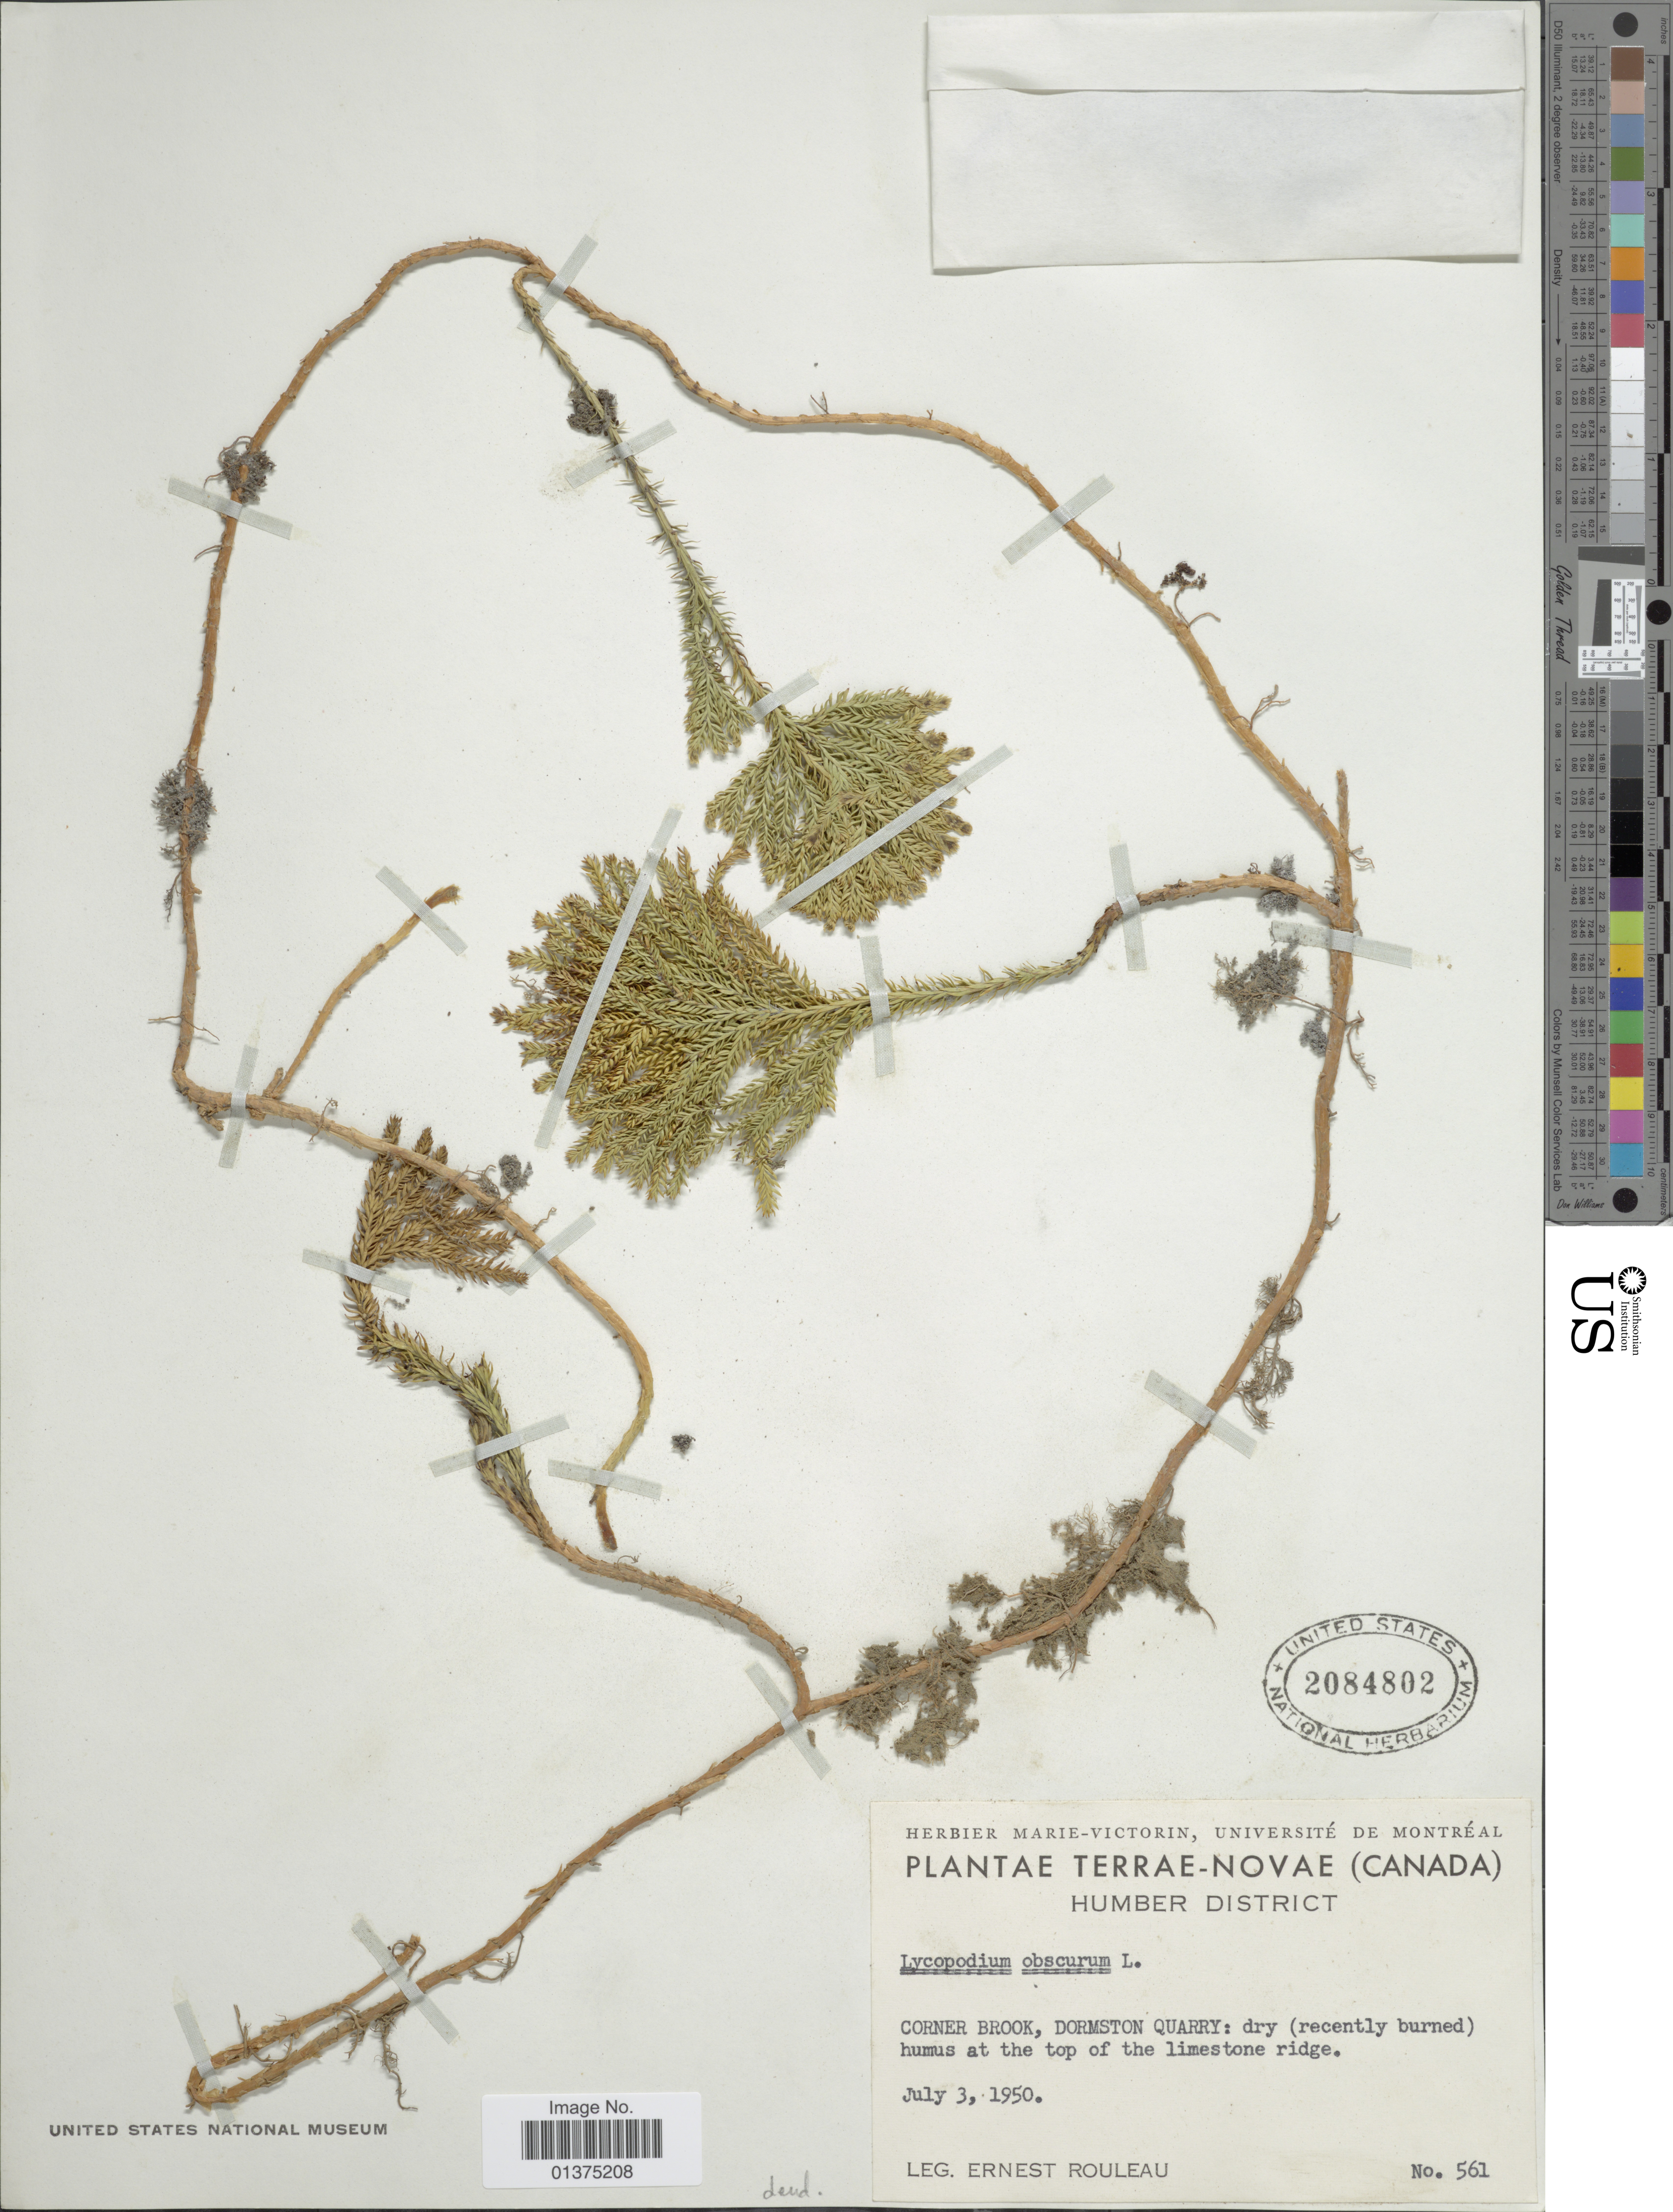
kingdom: Plantae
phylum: Tracheophyta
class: Lycopodiopsida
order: Lycopodiales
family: Lycopodiaceae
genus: Dendrolycopodium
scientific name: Dendrolycopodium dendroideum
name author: (Michx.) A. Haines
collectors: J. Rouleau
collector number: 561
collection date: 1950-07-03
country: Canada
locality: Terrae-Novae, Humber District, Corner Brook, Dormston Quarry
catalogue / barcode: US 2084802